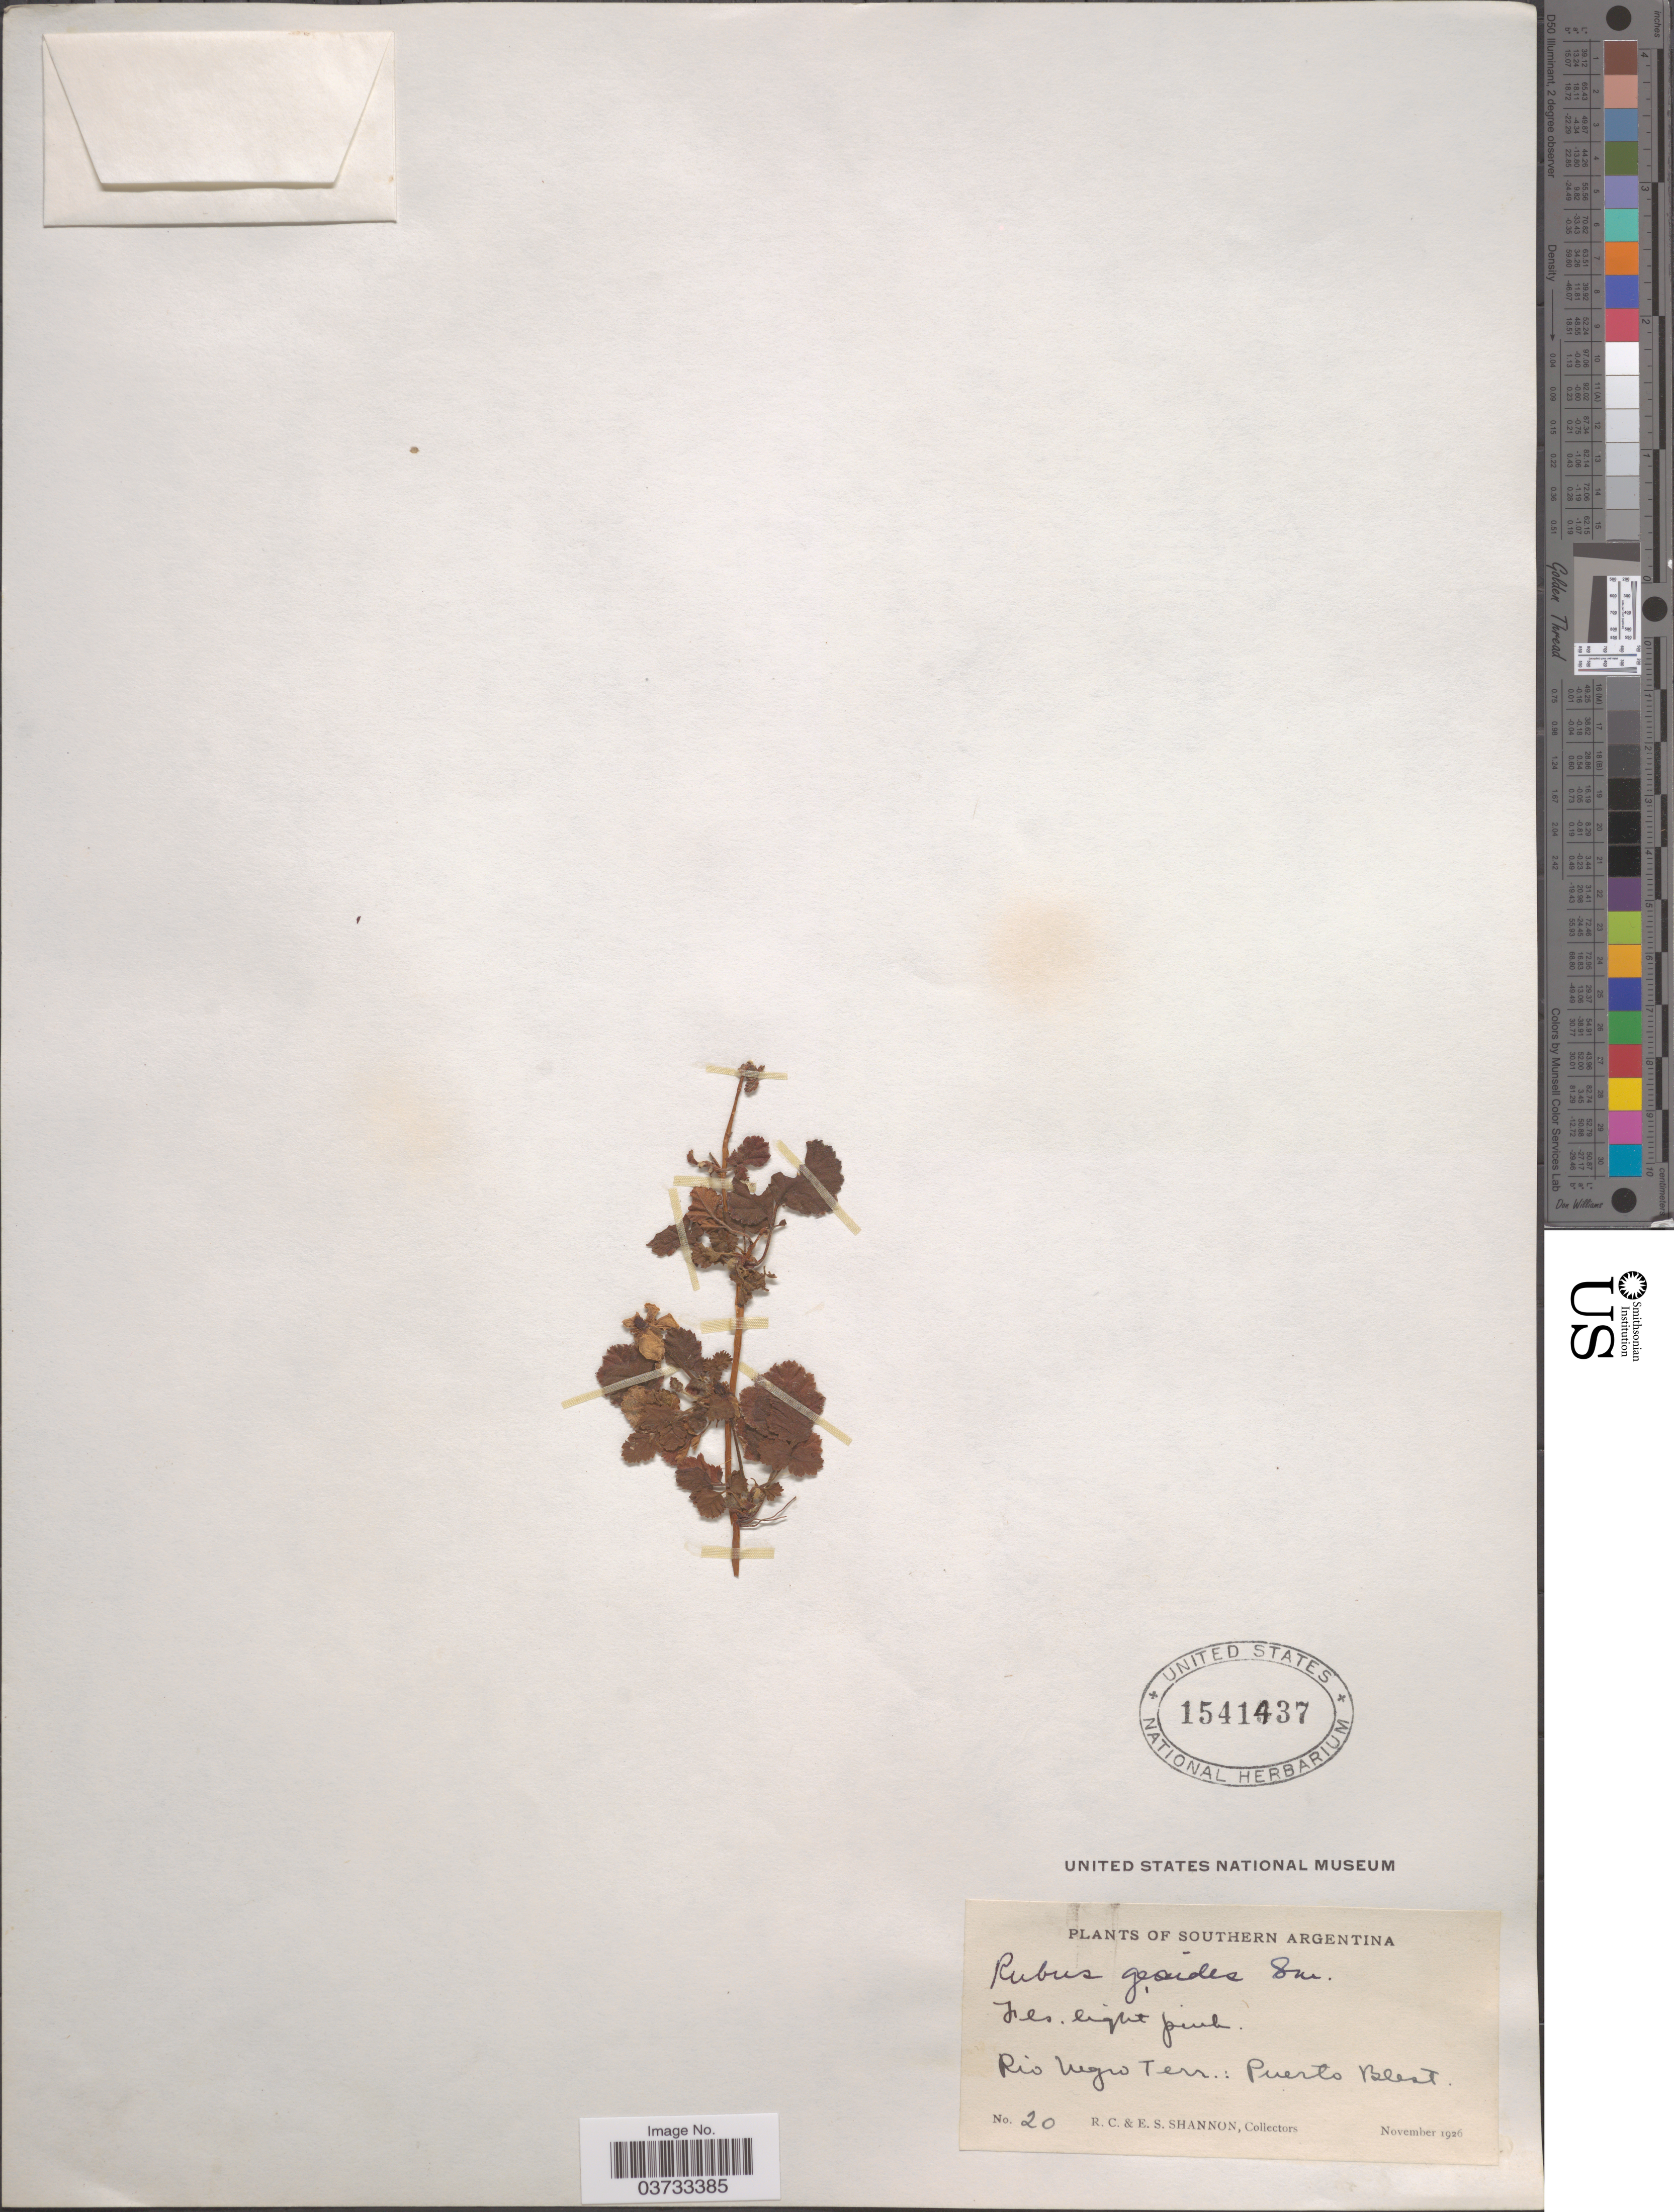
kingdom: Plantae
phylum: Tracheophyta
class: Magnoliopsida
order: Rosales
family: Rosaceae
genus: Rubus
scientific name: Rubus geoides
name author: Sm.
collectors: R. Shannon & E. Shannon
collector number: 20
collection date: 1926-11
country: Argentina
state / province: Rio Negro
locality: Southern Argentina. Rio Negro Terr.: Puerto Blest.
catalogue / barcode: US 1541437